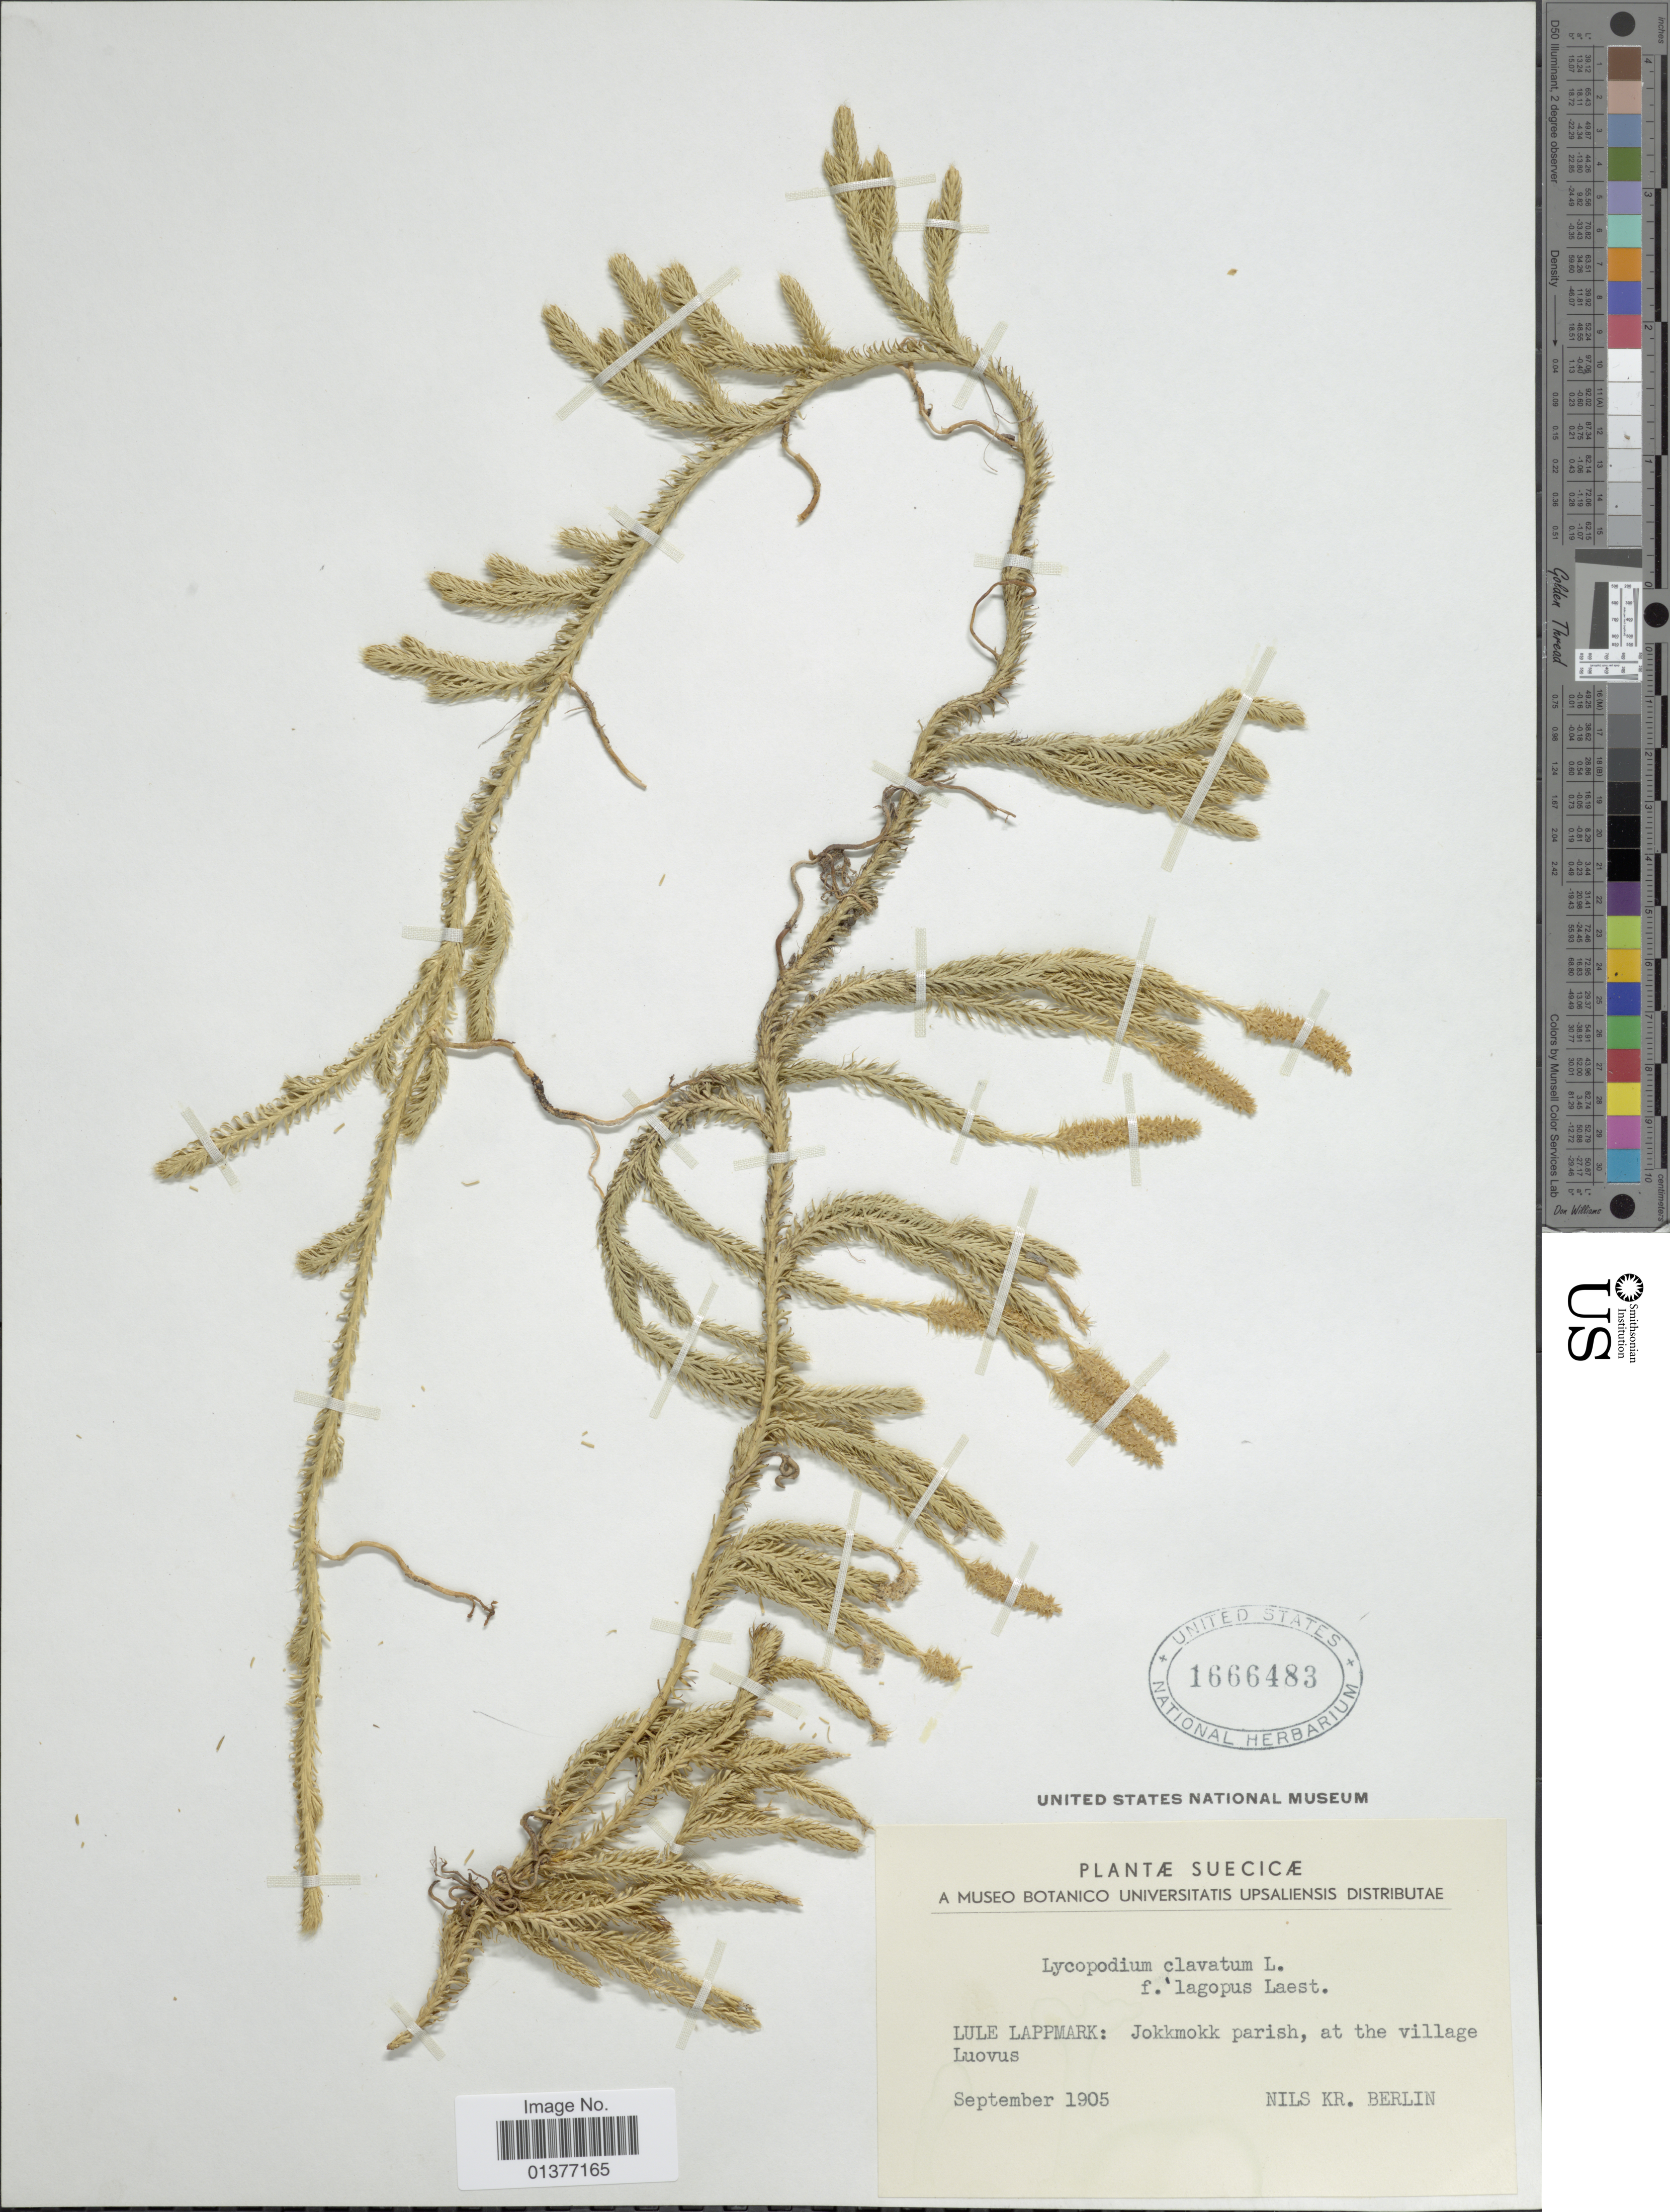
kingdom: Plantae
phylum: Tracheophyta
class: Lycopodiopsida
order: Lycopodiales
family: Lycopodiaceae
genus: Lycopodium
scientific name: Lycopodium clavatum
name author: L.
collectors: N. Berlin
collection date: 1905-09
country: Sweden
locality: Lule Lappmark: Jokkmokk parish, at the village Luovus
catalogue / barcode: US 1666483